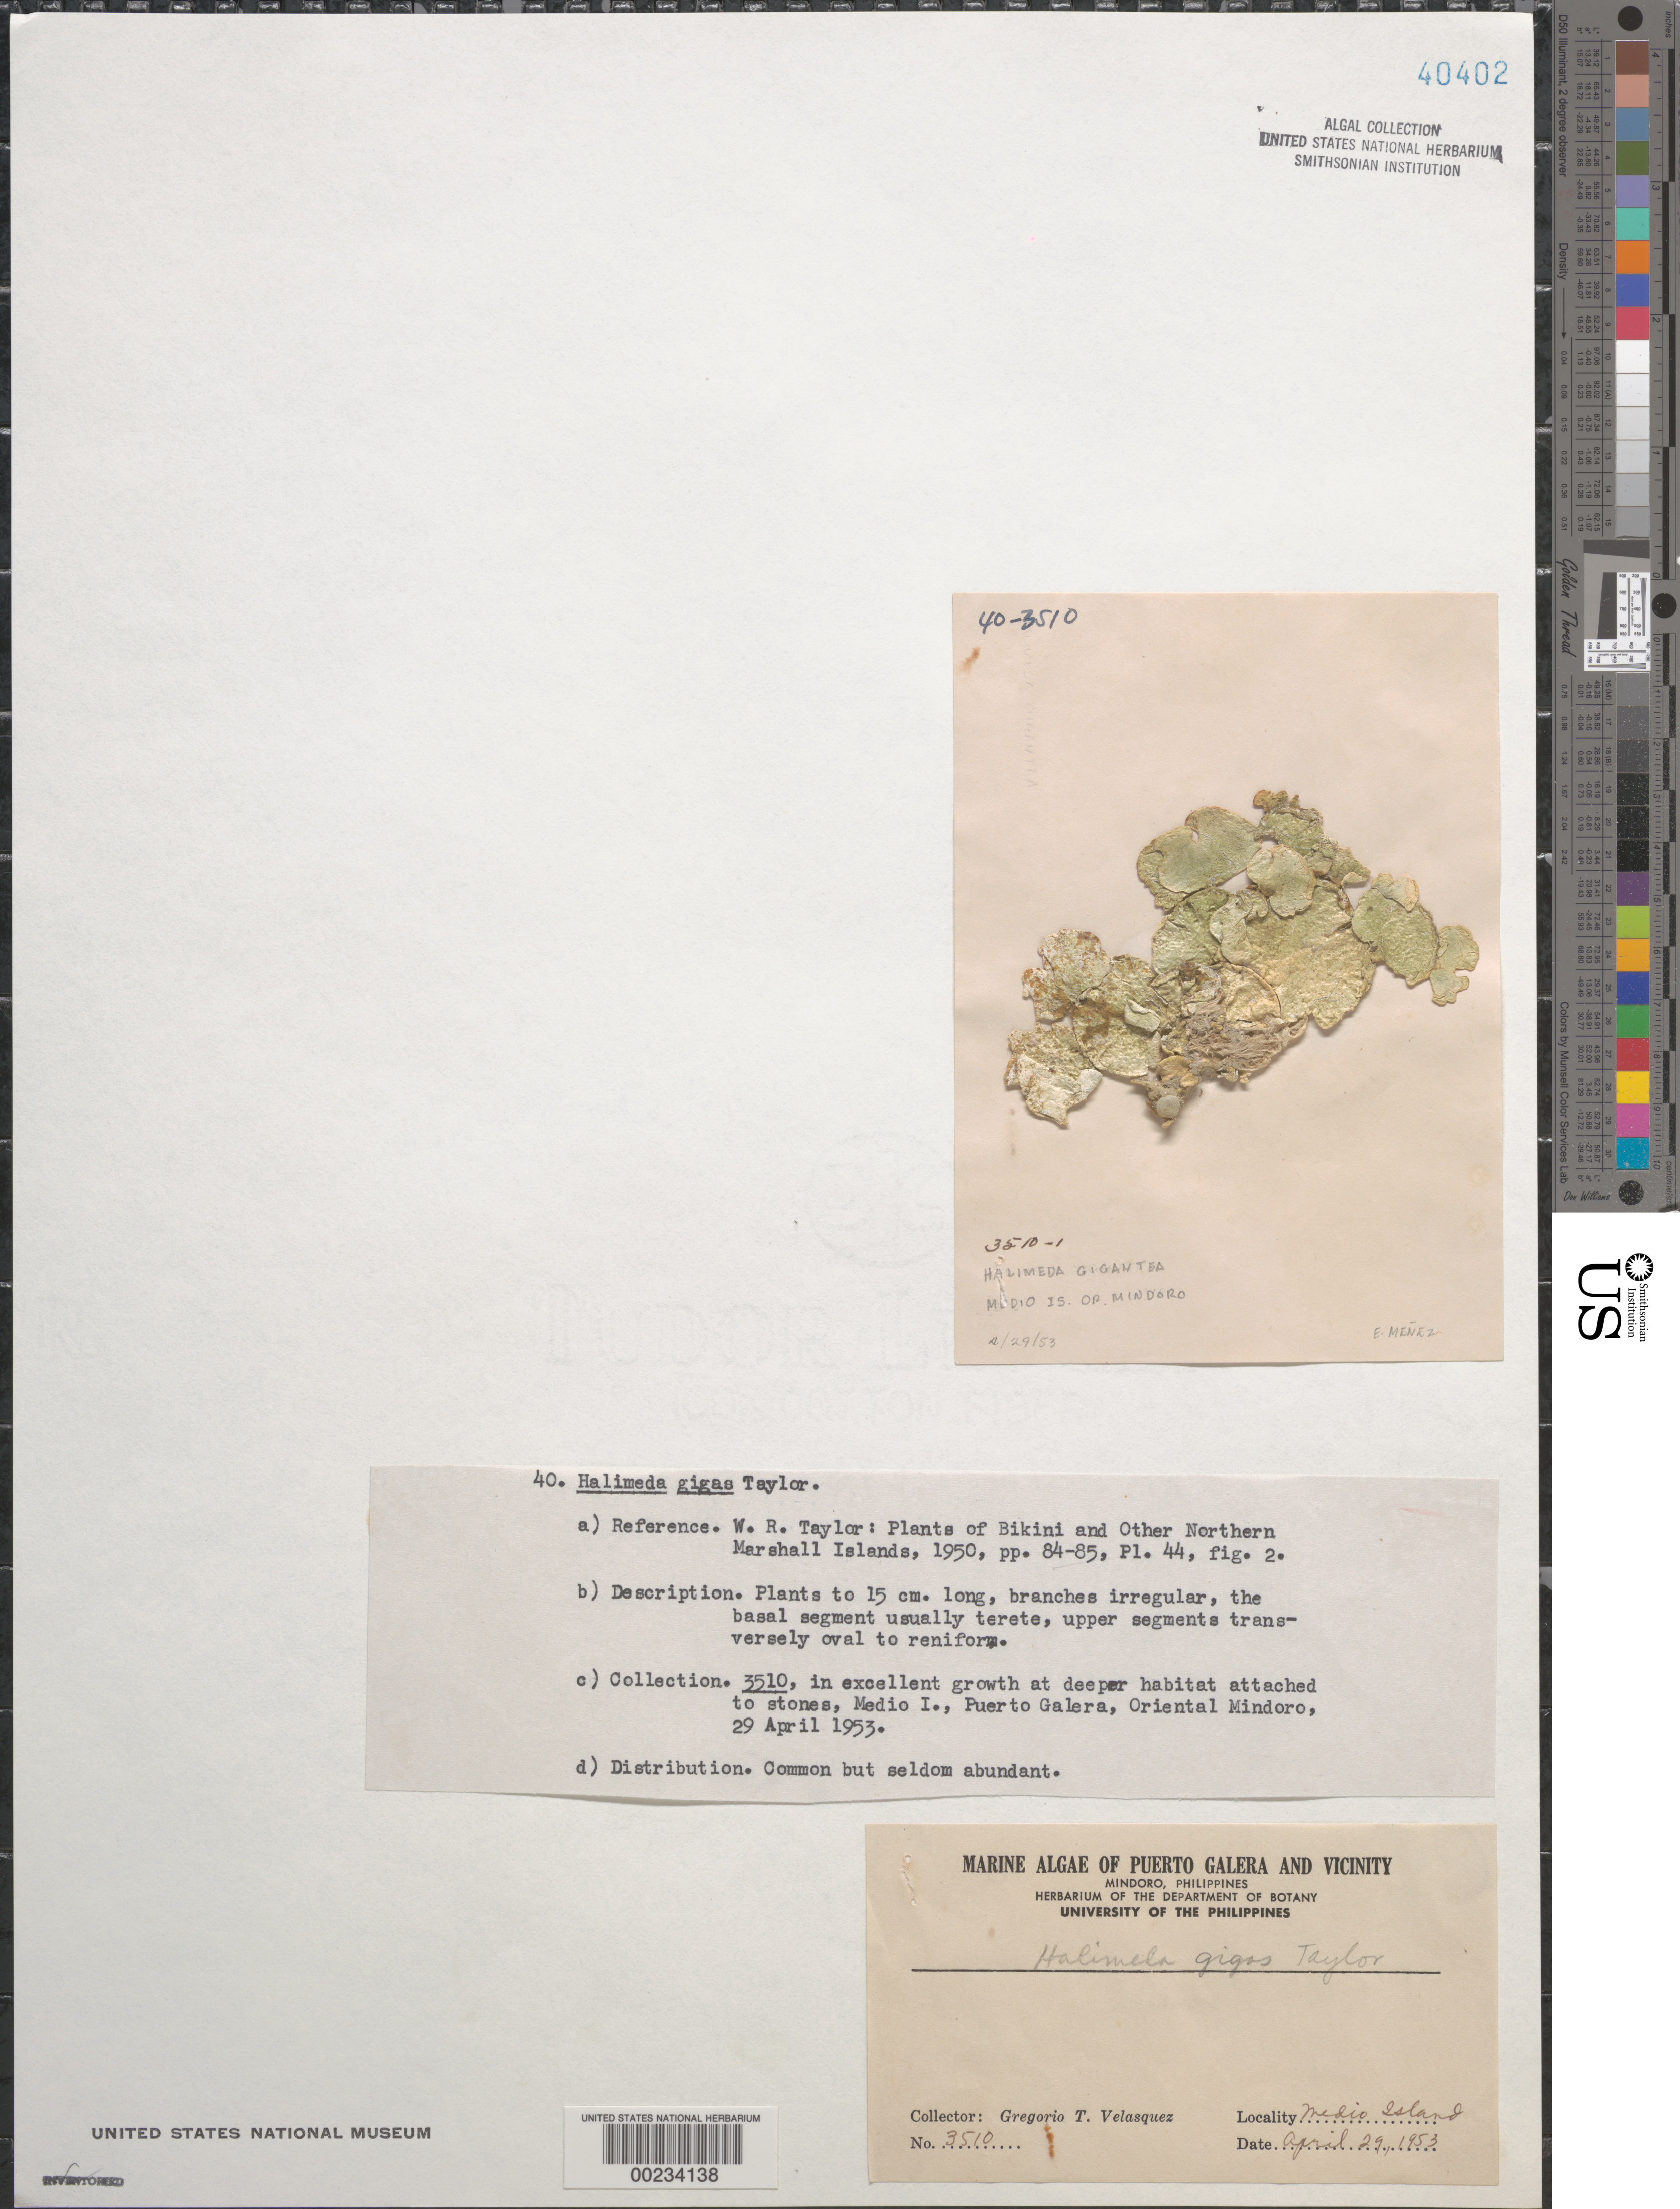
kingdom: Plantae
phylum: Chlorophyta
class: Ulvophyceae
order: Bryopsidales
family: Halimedaceae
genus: Halimeda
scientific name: Halimeda gigas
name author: W.R. Taylor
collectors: G. Velasquez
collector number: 3510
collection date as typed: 29 Apr 1953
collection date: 1953-04-29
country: Philippines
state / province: Mimaropa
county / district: Mindoro Oriental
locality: Medio island, puerto galera area, oriental mindoro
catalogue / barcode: US 40402